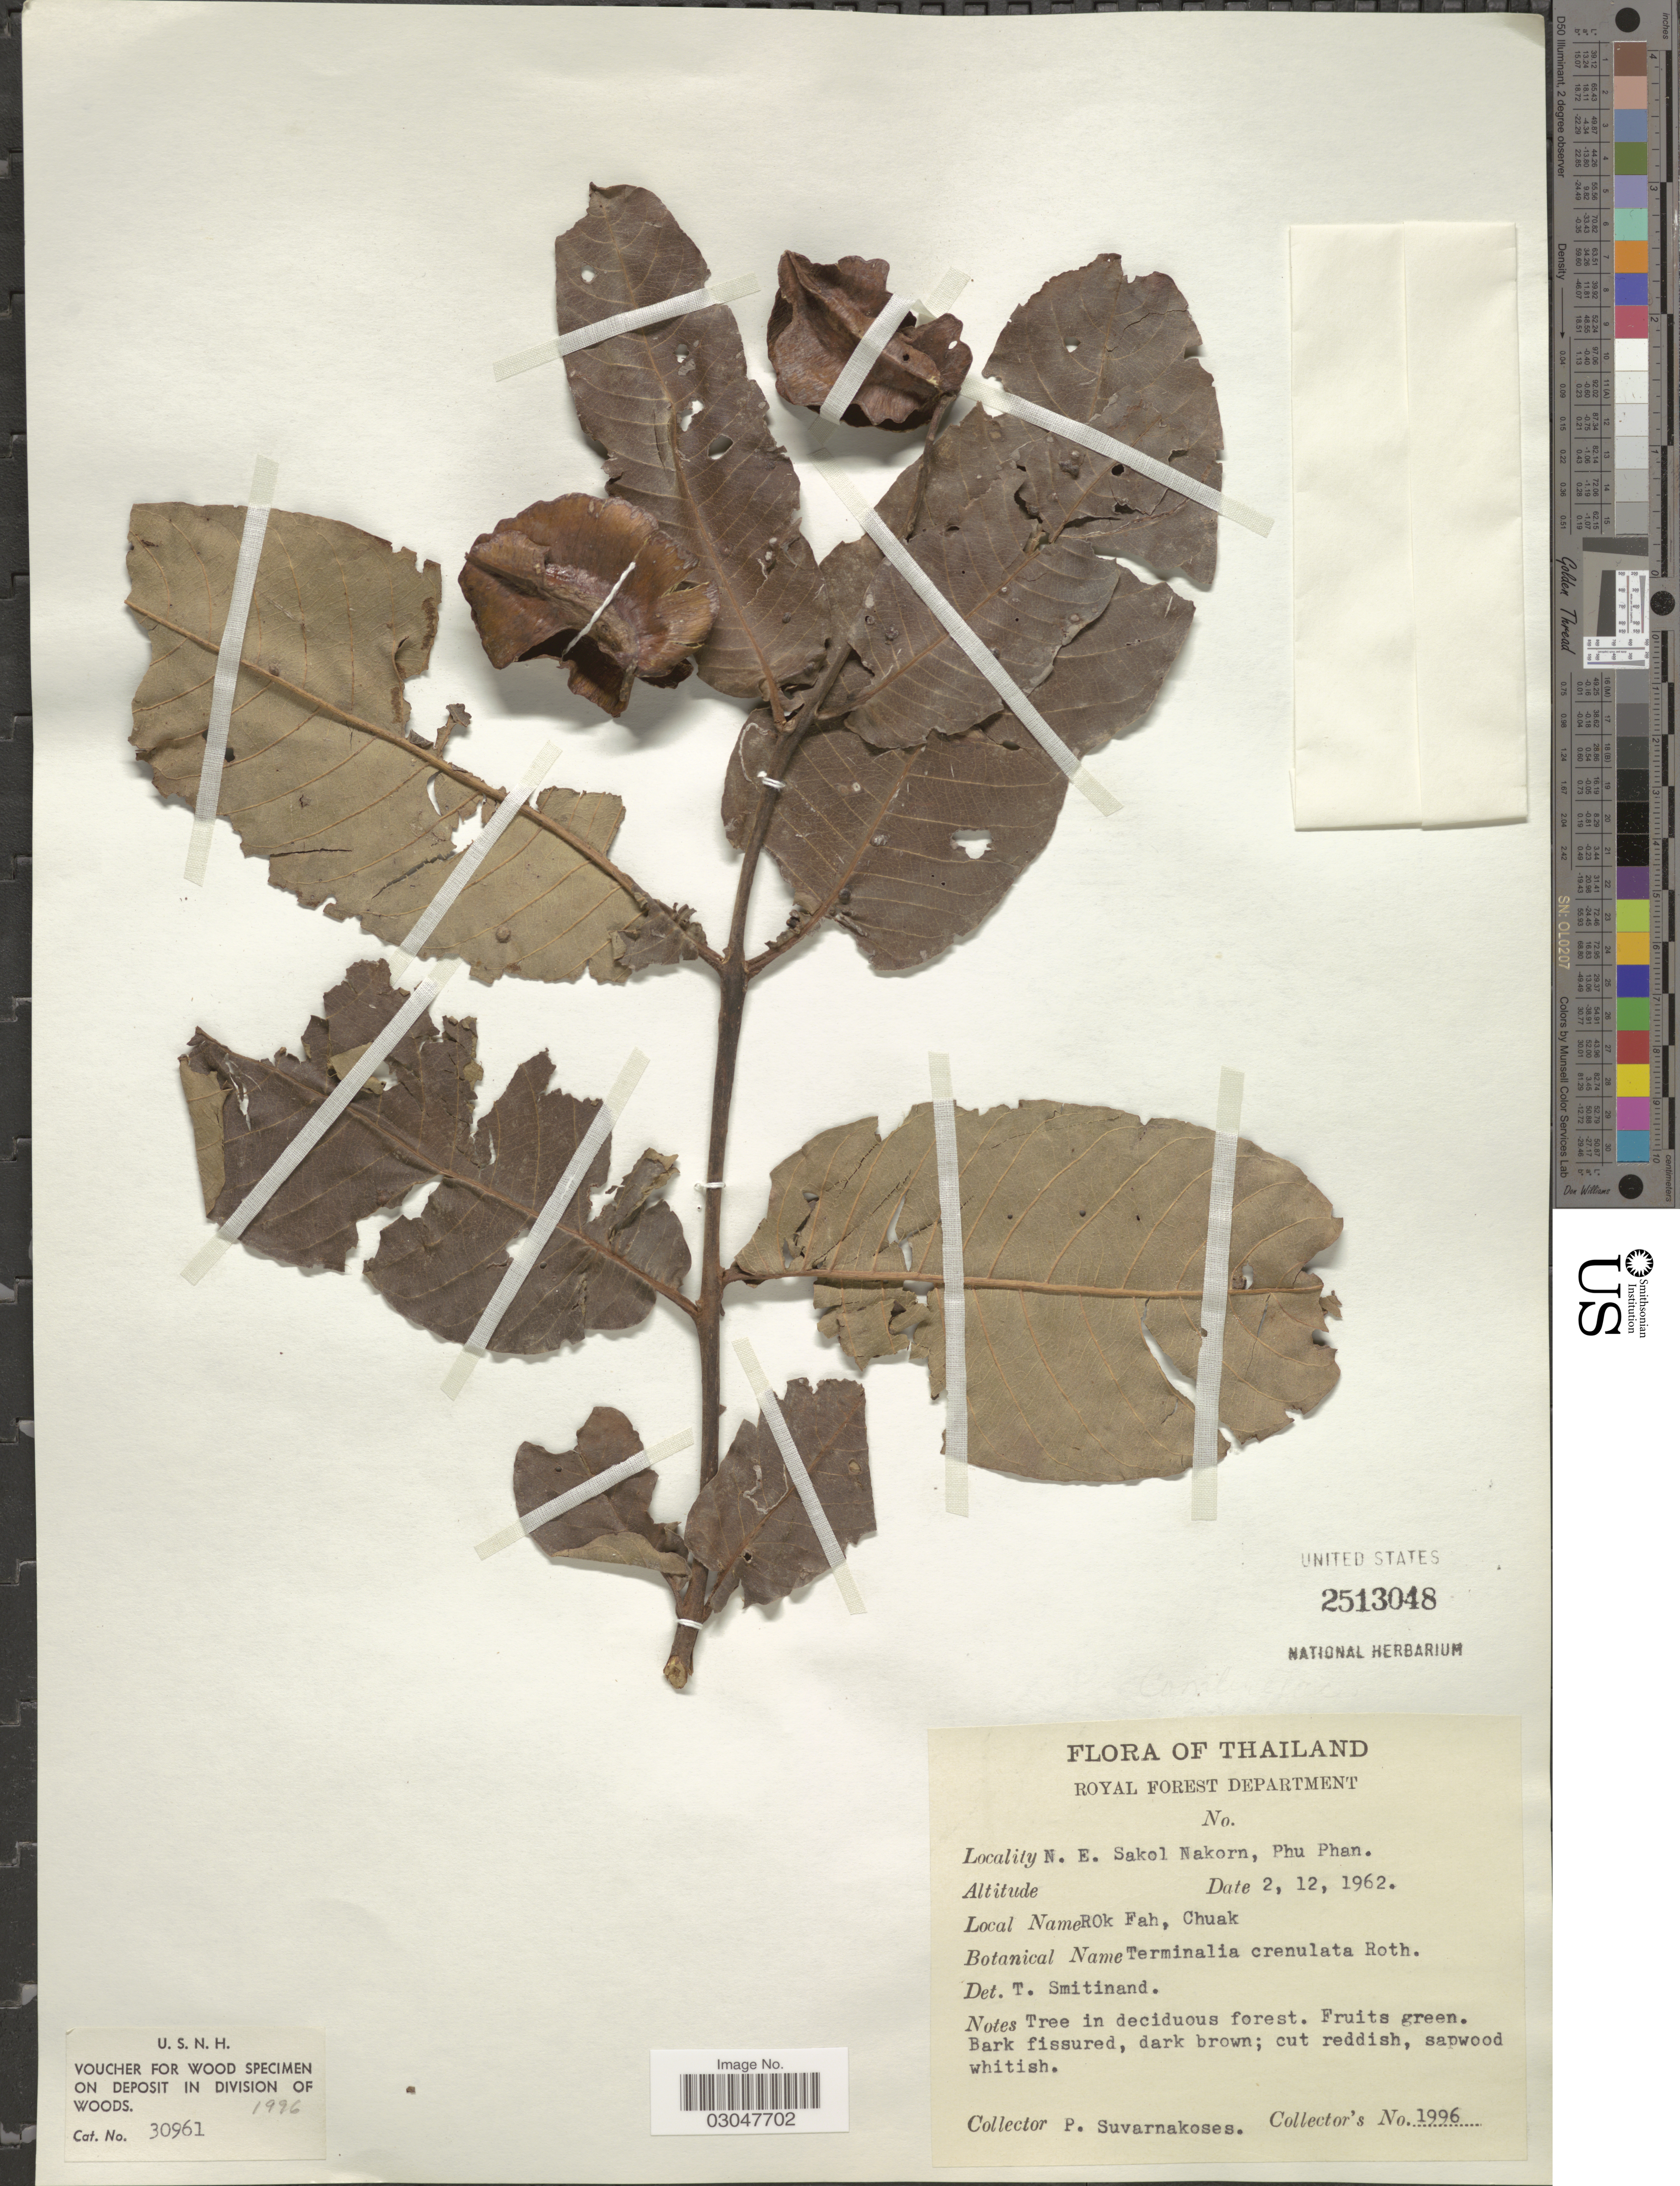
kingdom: Plantae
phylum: Tracheophyta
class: Magnoliopsida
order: Myrtales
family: Combretaceae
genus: Terminalia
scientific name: Terminalia crenulata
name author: A. Roth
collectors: P. Suvarnakoses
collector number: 1996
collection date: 1962-12-02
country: Thailand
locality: N. E. Sakol Nakorn, Phu Phan.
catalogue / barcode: US 2513048